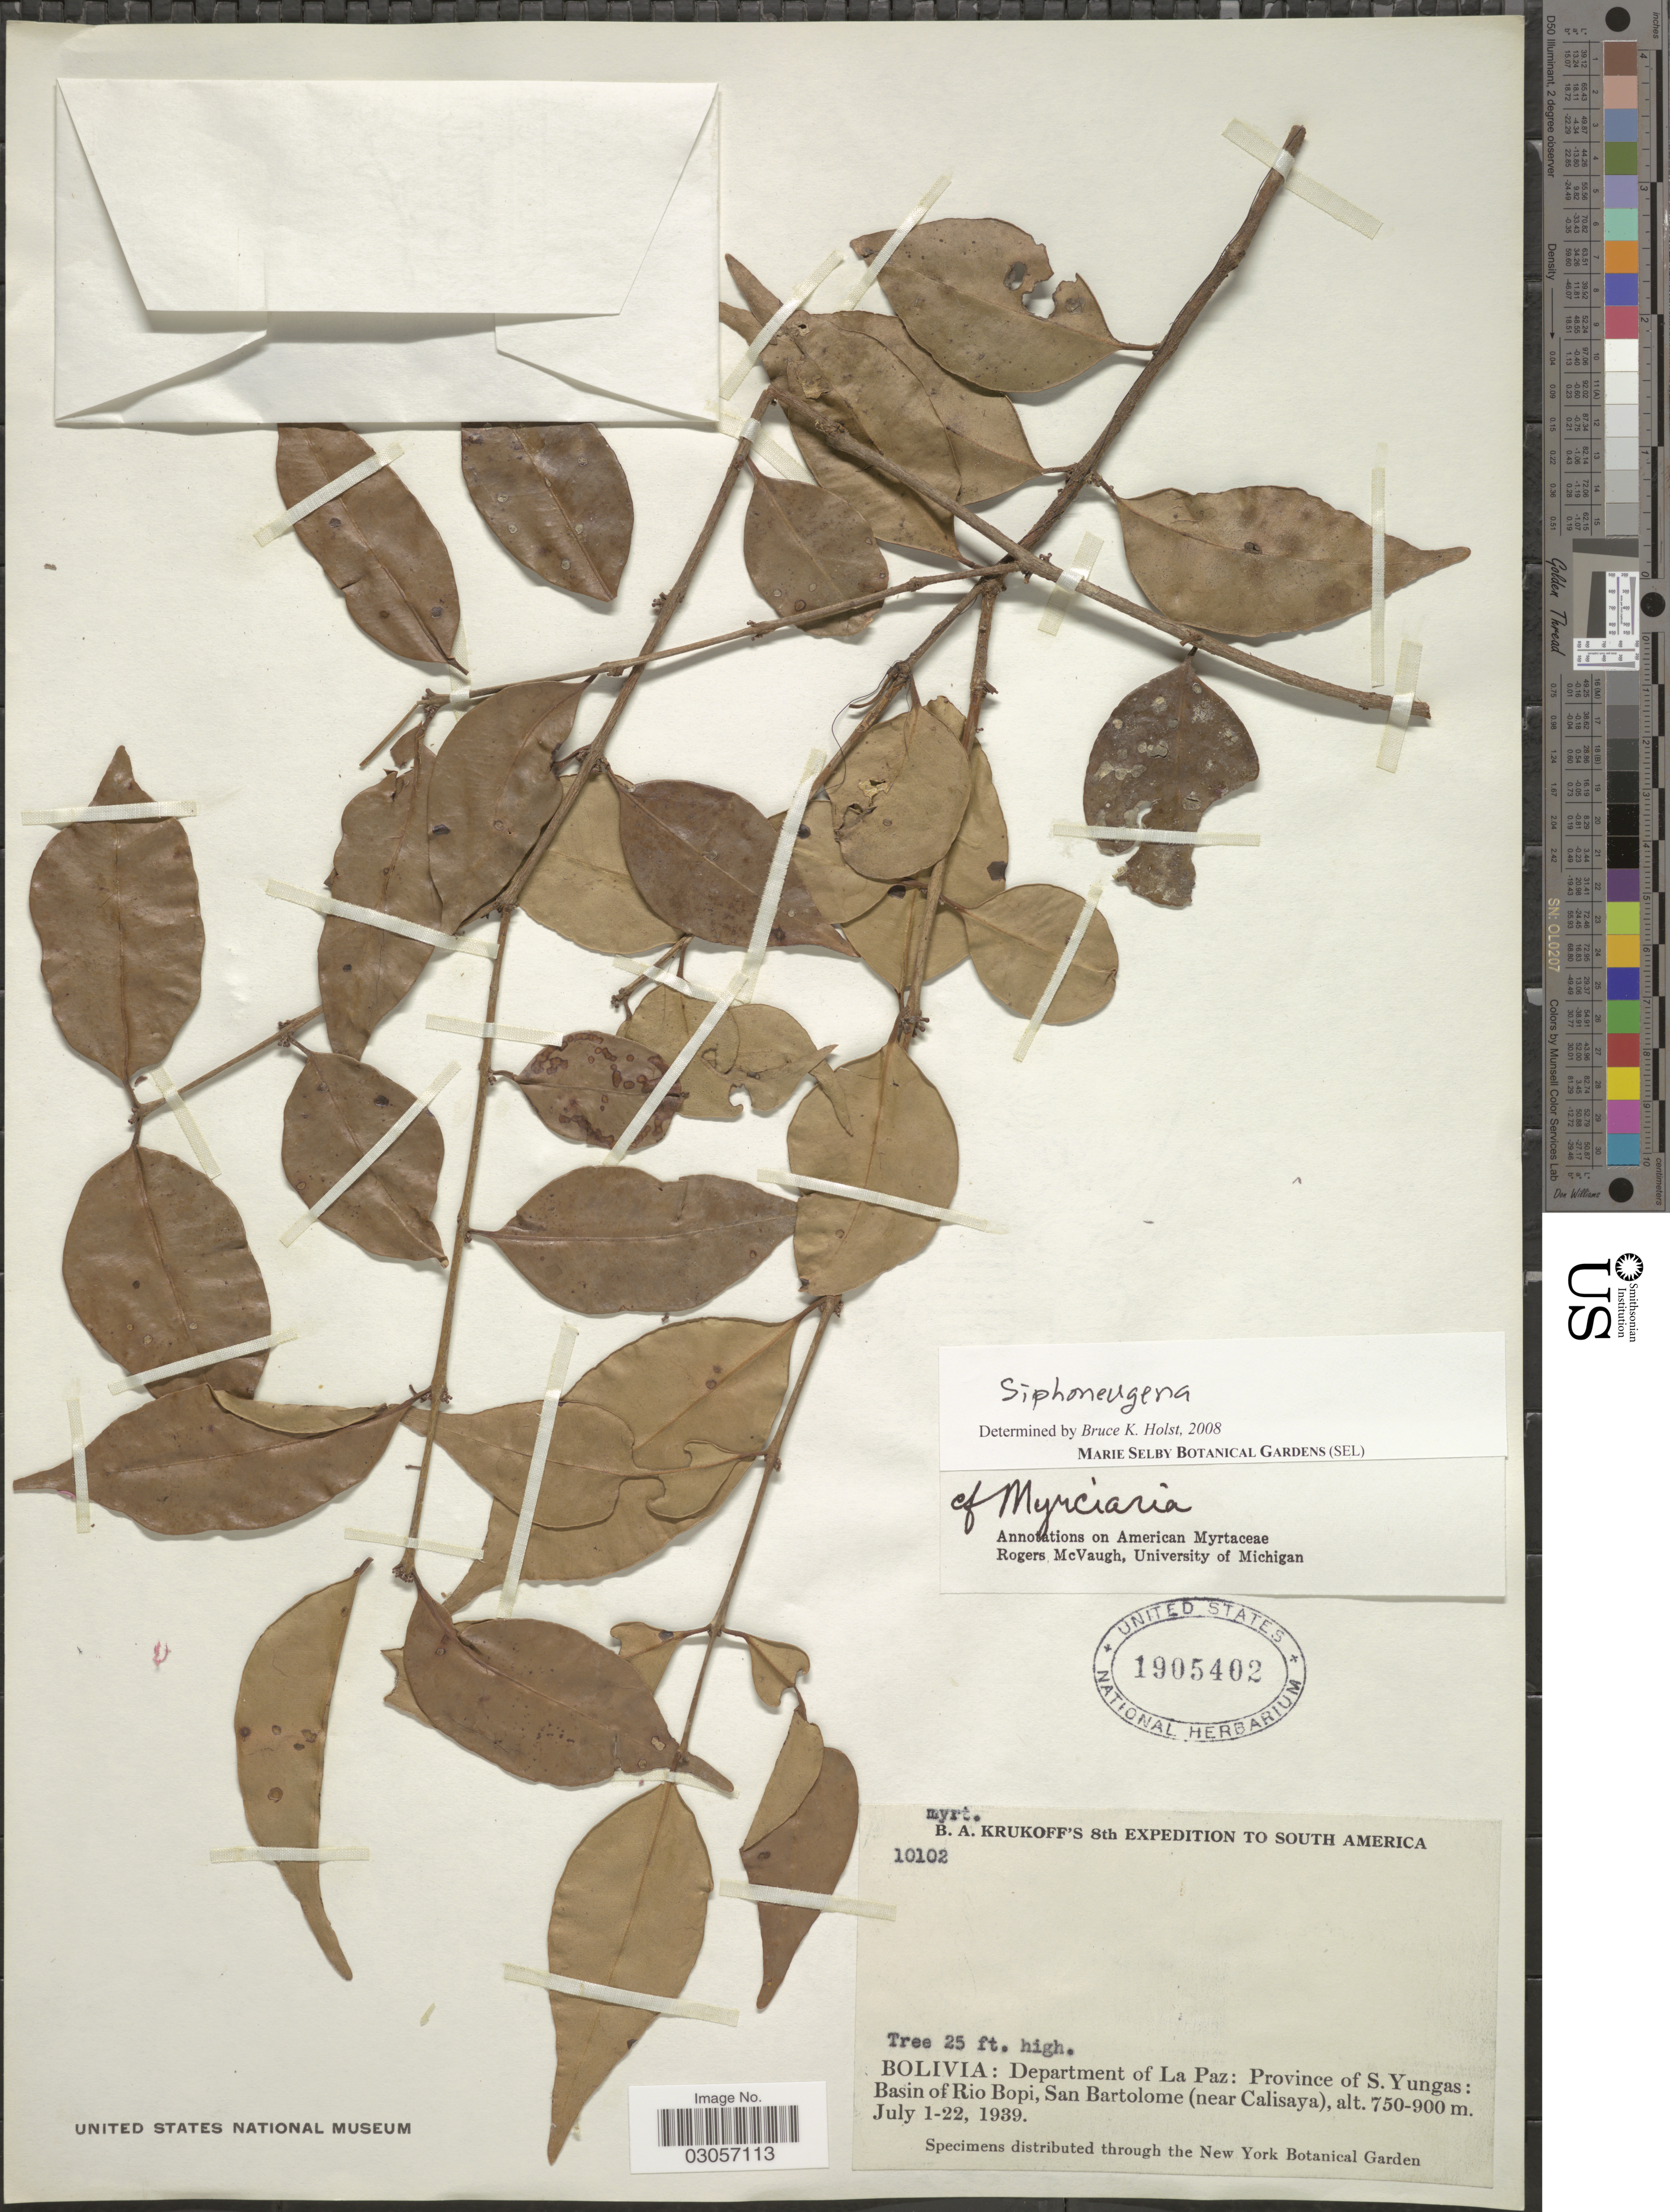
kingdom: Plantae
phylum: Tracheophyta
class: Magnoliopsida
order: Myrtales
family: Myrtaceae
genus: Siphoneugena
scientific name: Siphoneugena sp.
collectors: B. A. Krukoff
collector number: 10102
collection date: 1939-07-01/1939-07-22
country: Bolivia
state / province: La Paz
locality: Department of La Paz: Province of S. Yungas: Basin of Rio Bopi, San Bartolome (near Calisaya).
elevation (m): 750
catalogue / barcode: US 1905402